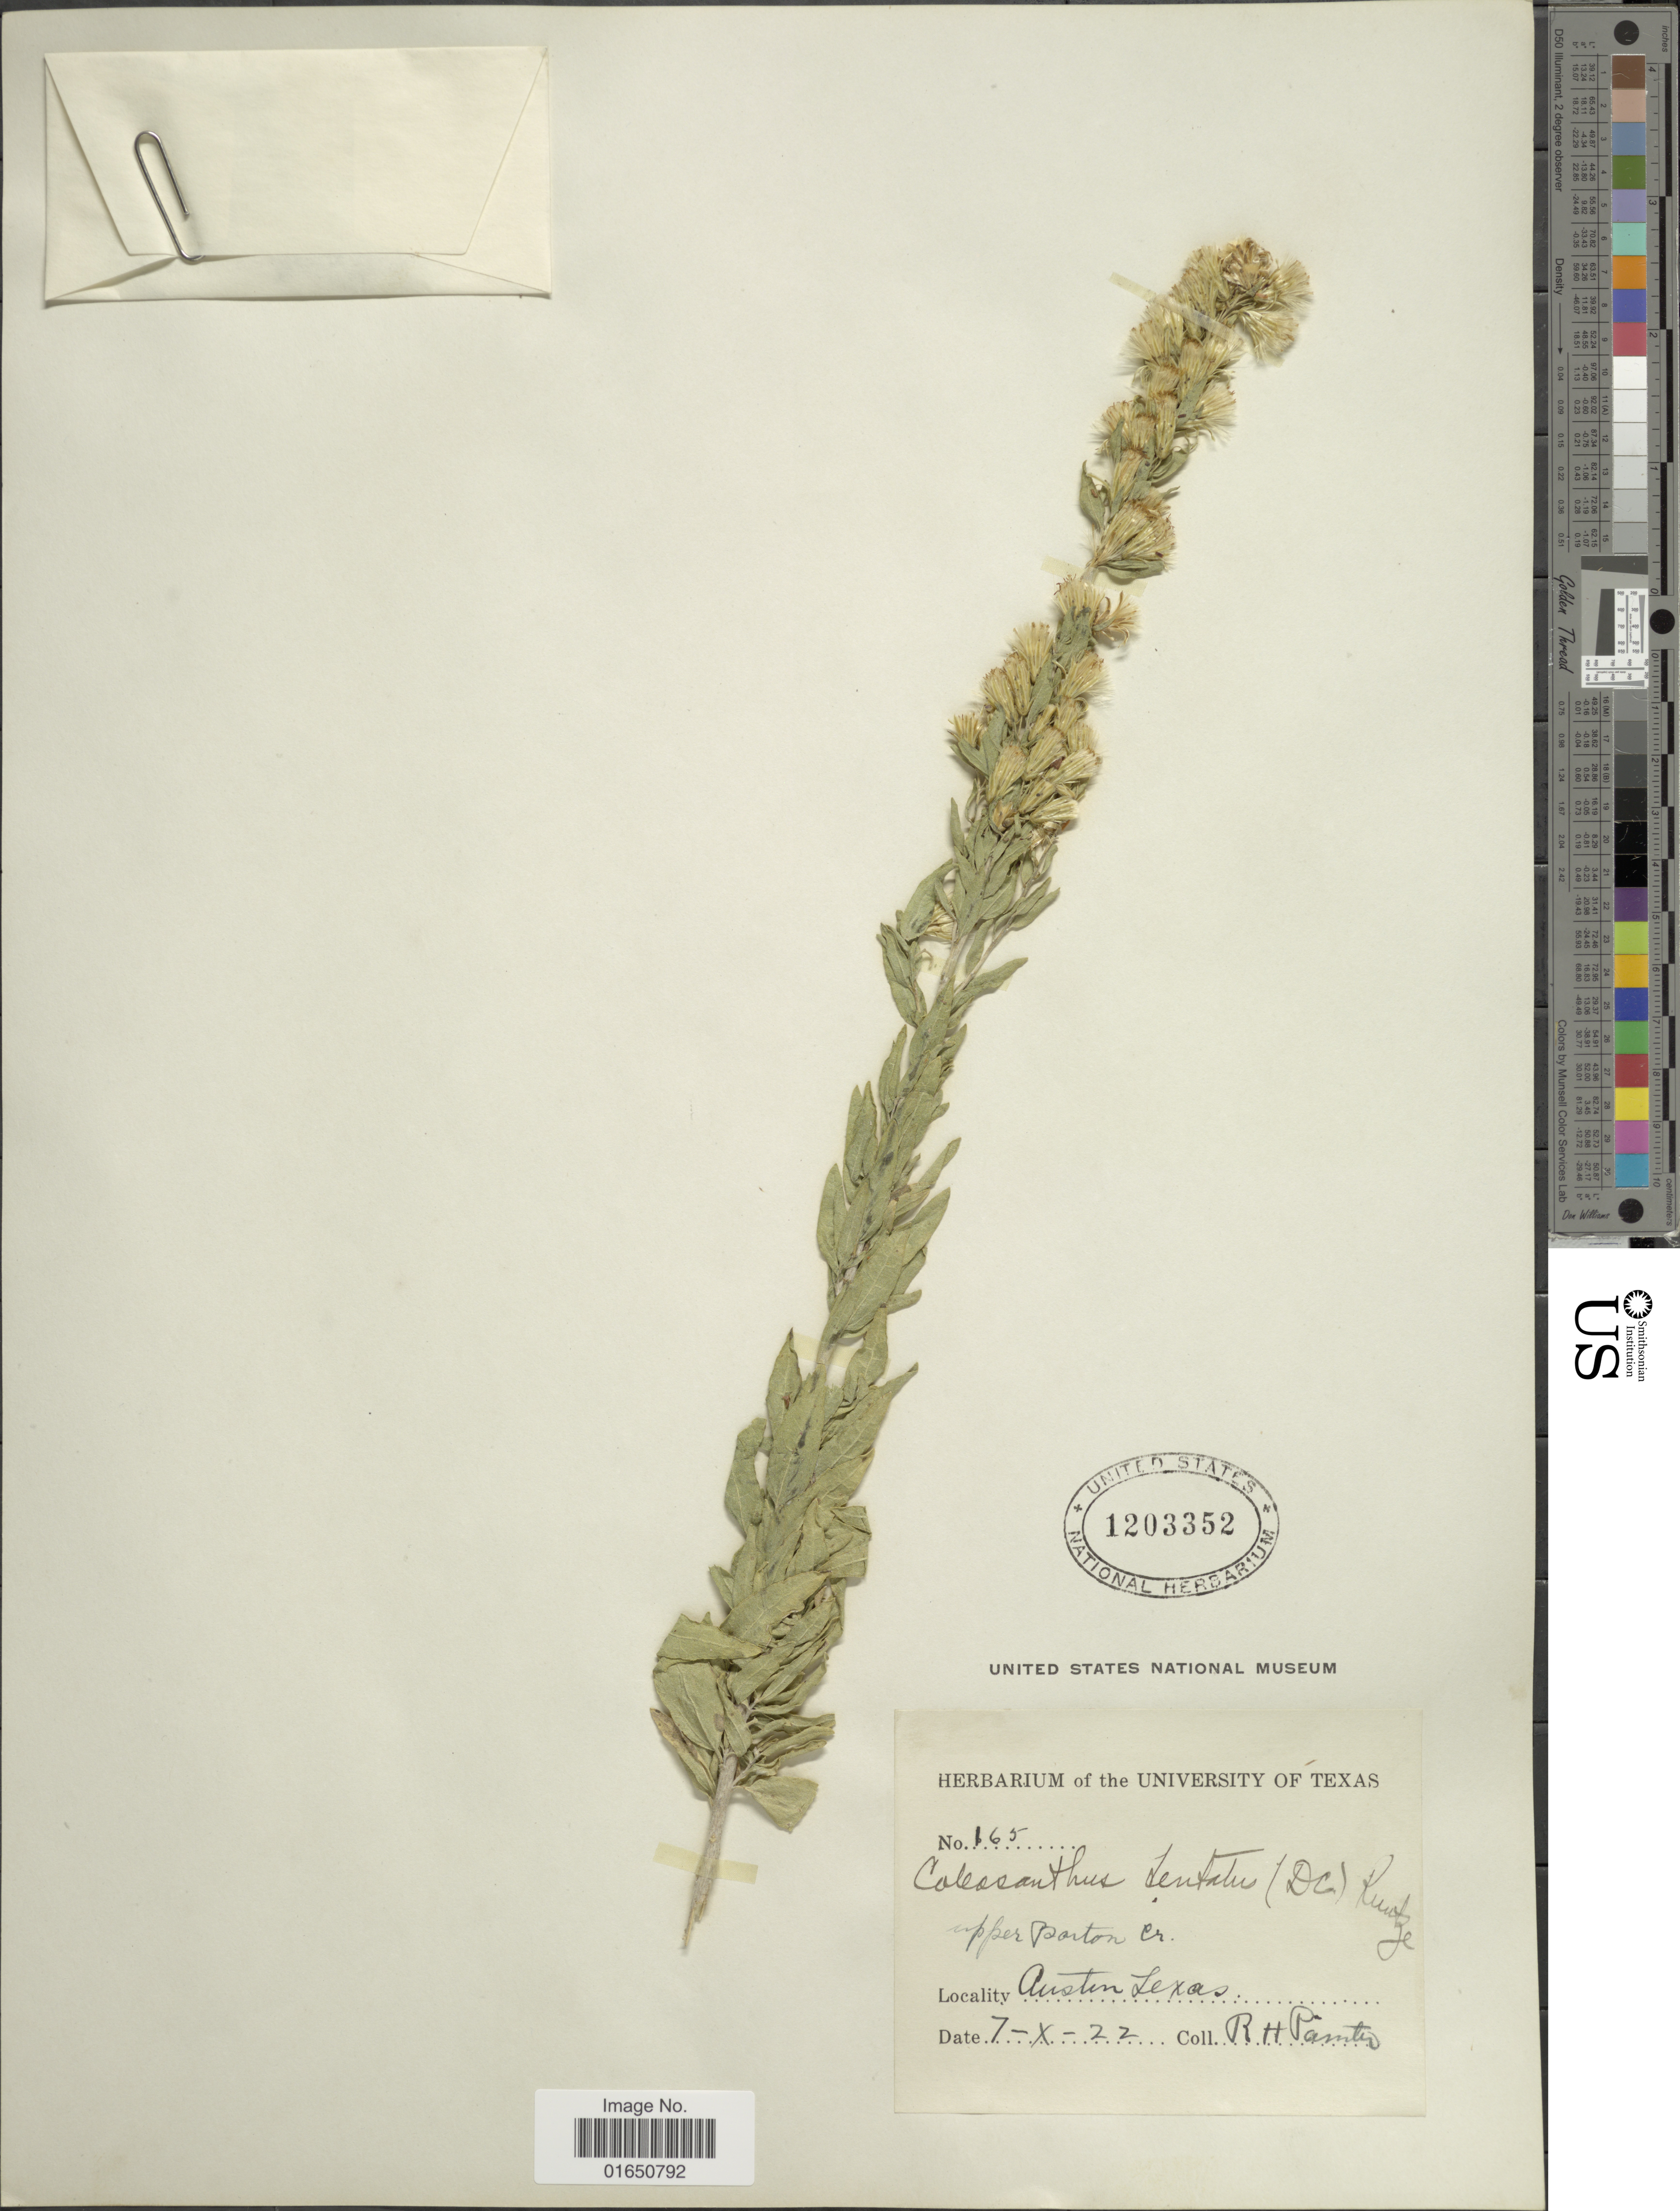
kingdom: Plantae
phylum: Tracheophyta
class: Magnoliopsida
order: Asterales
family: Asteraceae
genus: Brickellia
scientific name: Brickellia dentata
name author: (DC.) Sch. Bip.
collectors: Painter, R. H.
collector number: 165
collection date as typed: Transcribed d/m/y: 7/10/22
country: United States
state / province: Texas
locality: Upper Barton. Austin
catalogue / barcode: US 1203352